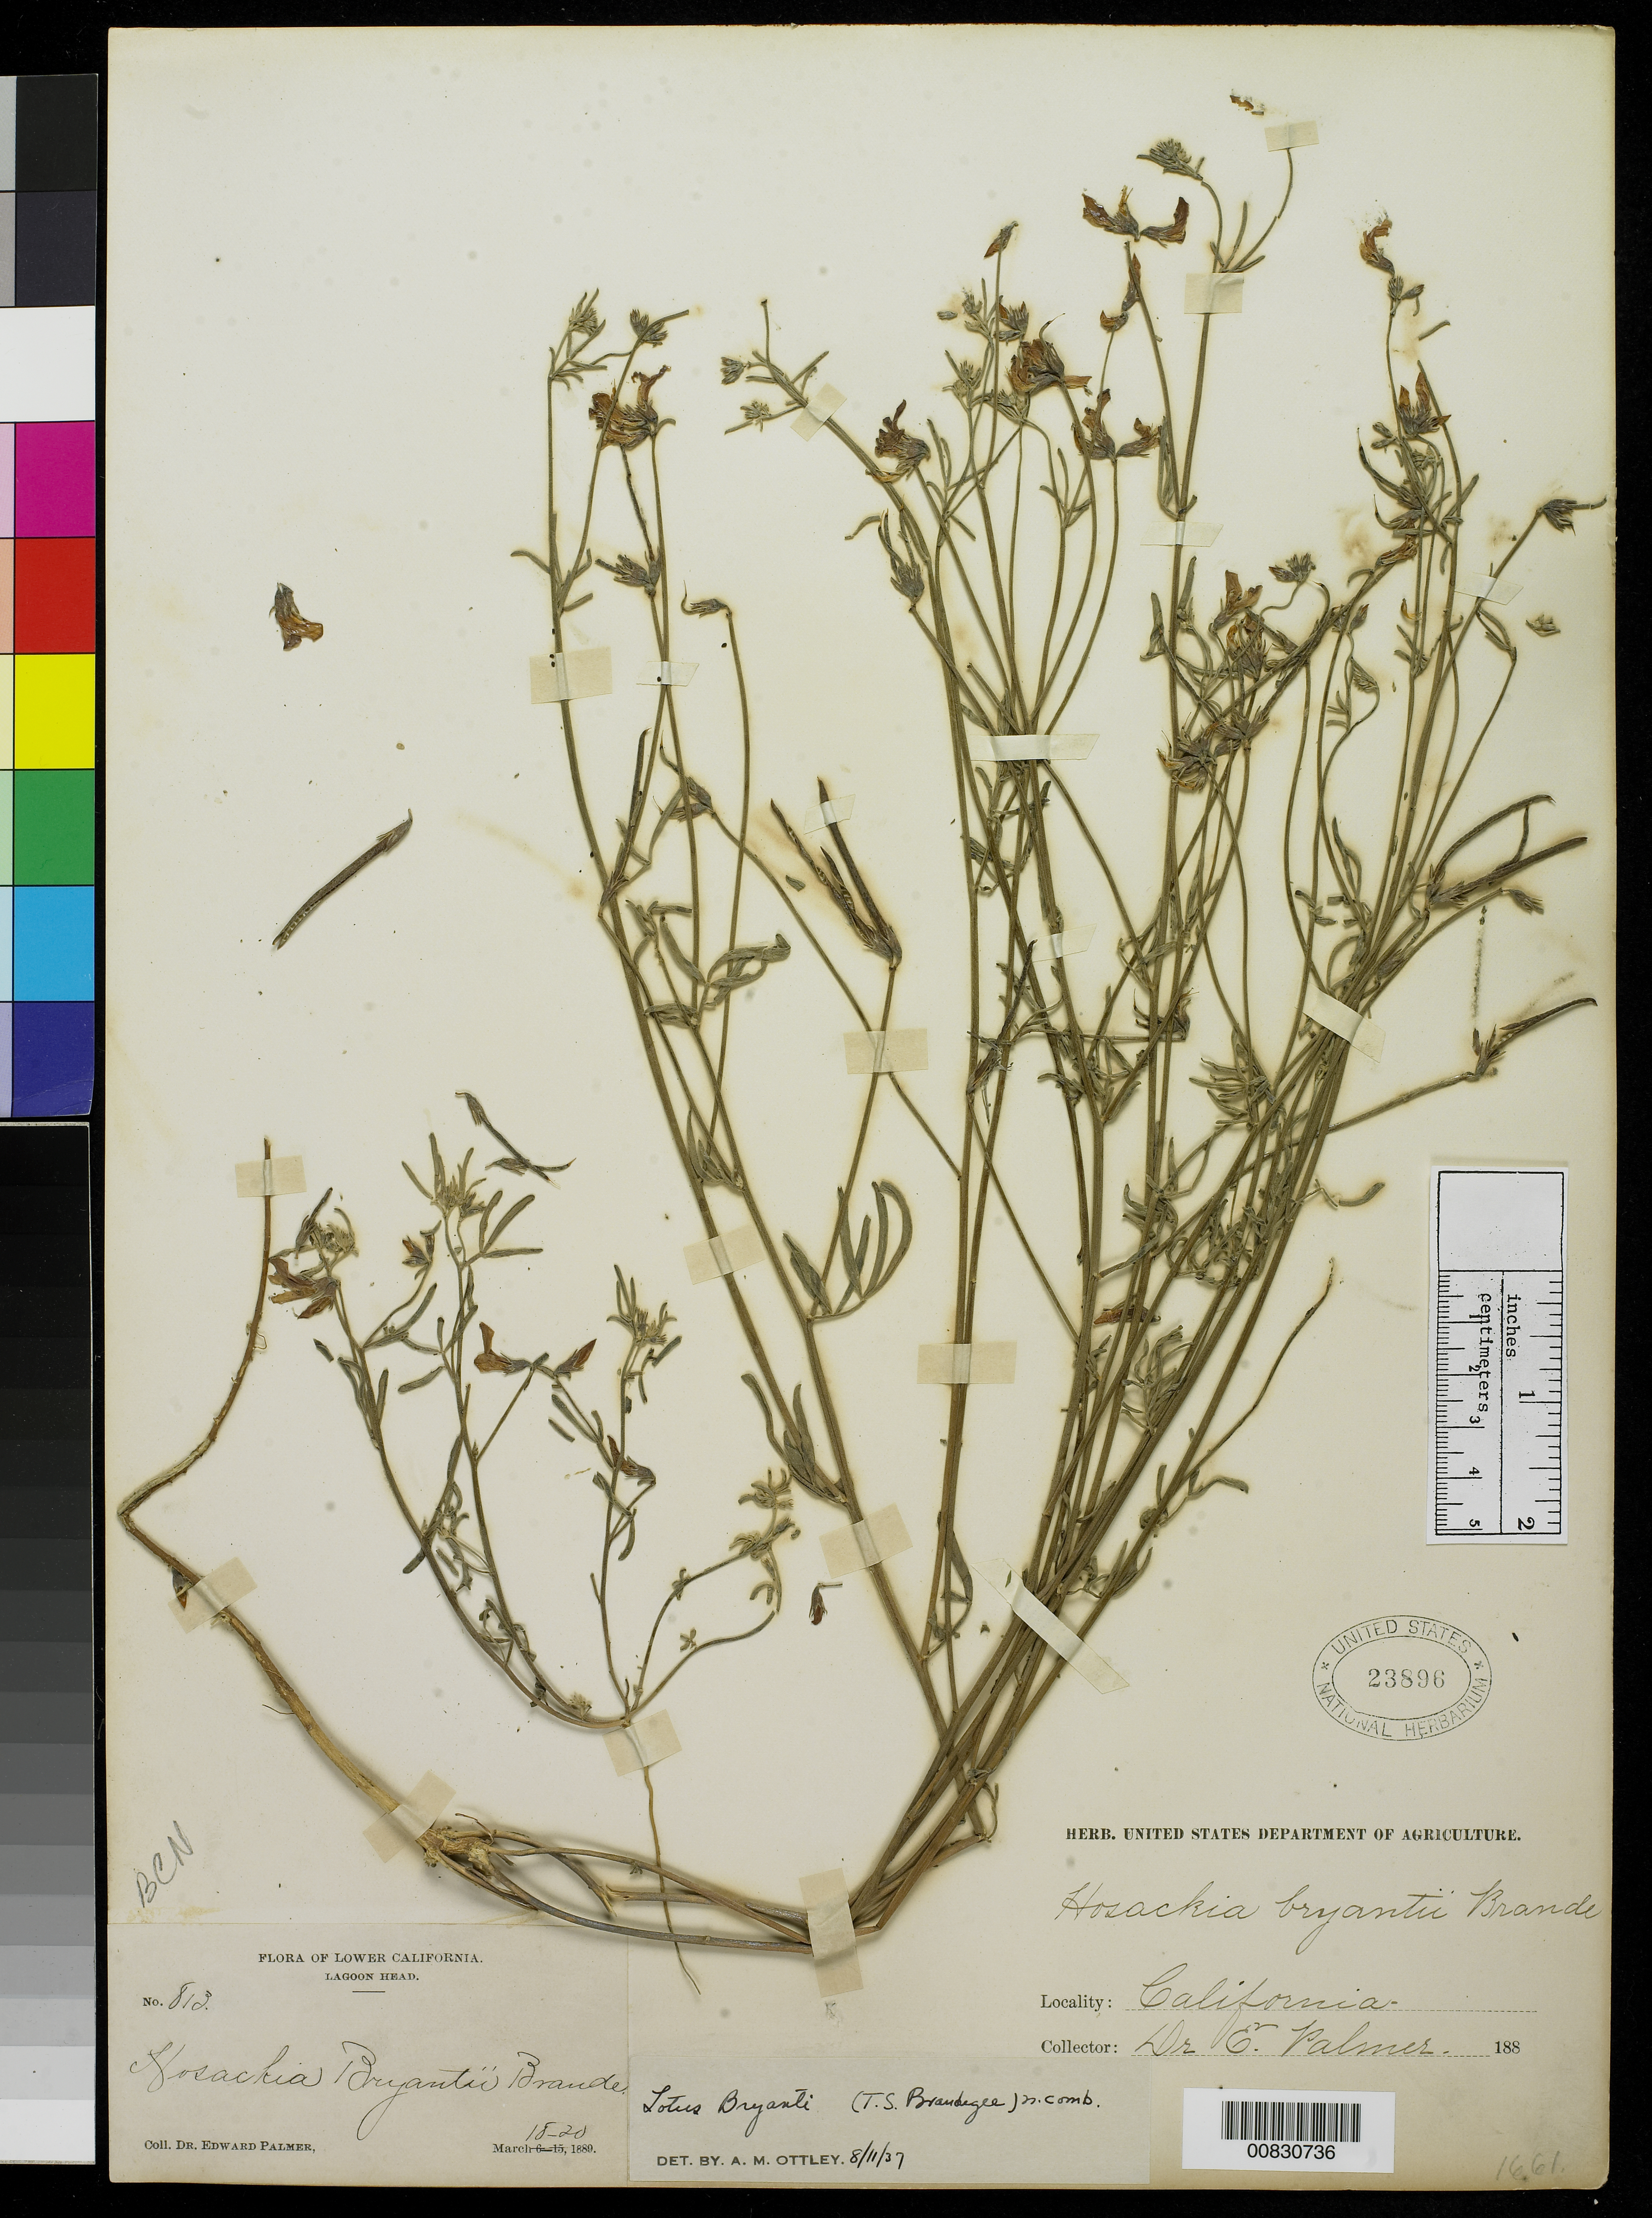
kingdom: Plantae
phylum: Tracheophyta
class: Magnoliopsida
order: Fabales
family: Fabaceae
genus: Ottleya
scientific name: Ottleya nivea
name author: (Watson) D.D. Sokoloff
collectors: E. Palmer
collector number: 813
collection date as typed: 18 Mar 1889 to 20 Mar 1889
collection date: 1889-03-18/1889-03-20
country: Mexico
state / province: Baja California Norte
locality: Lagoon Head, Baja California.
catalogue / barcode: US 23896